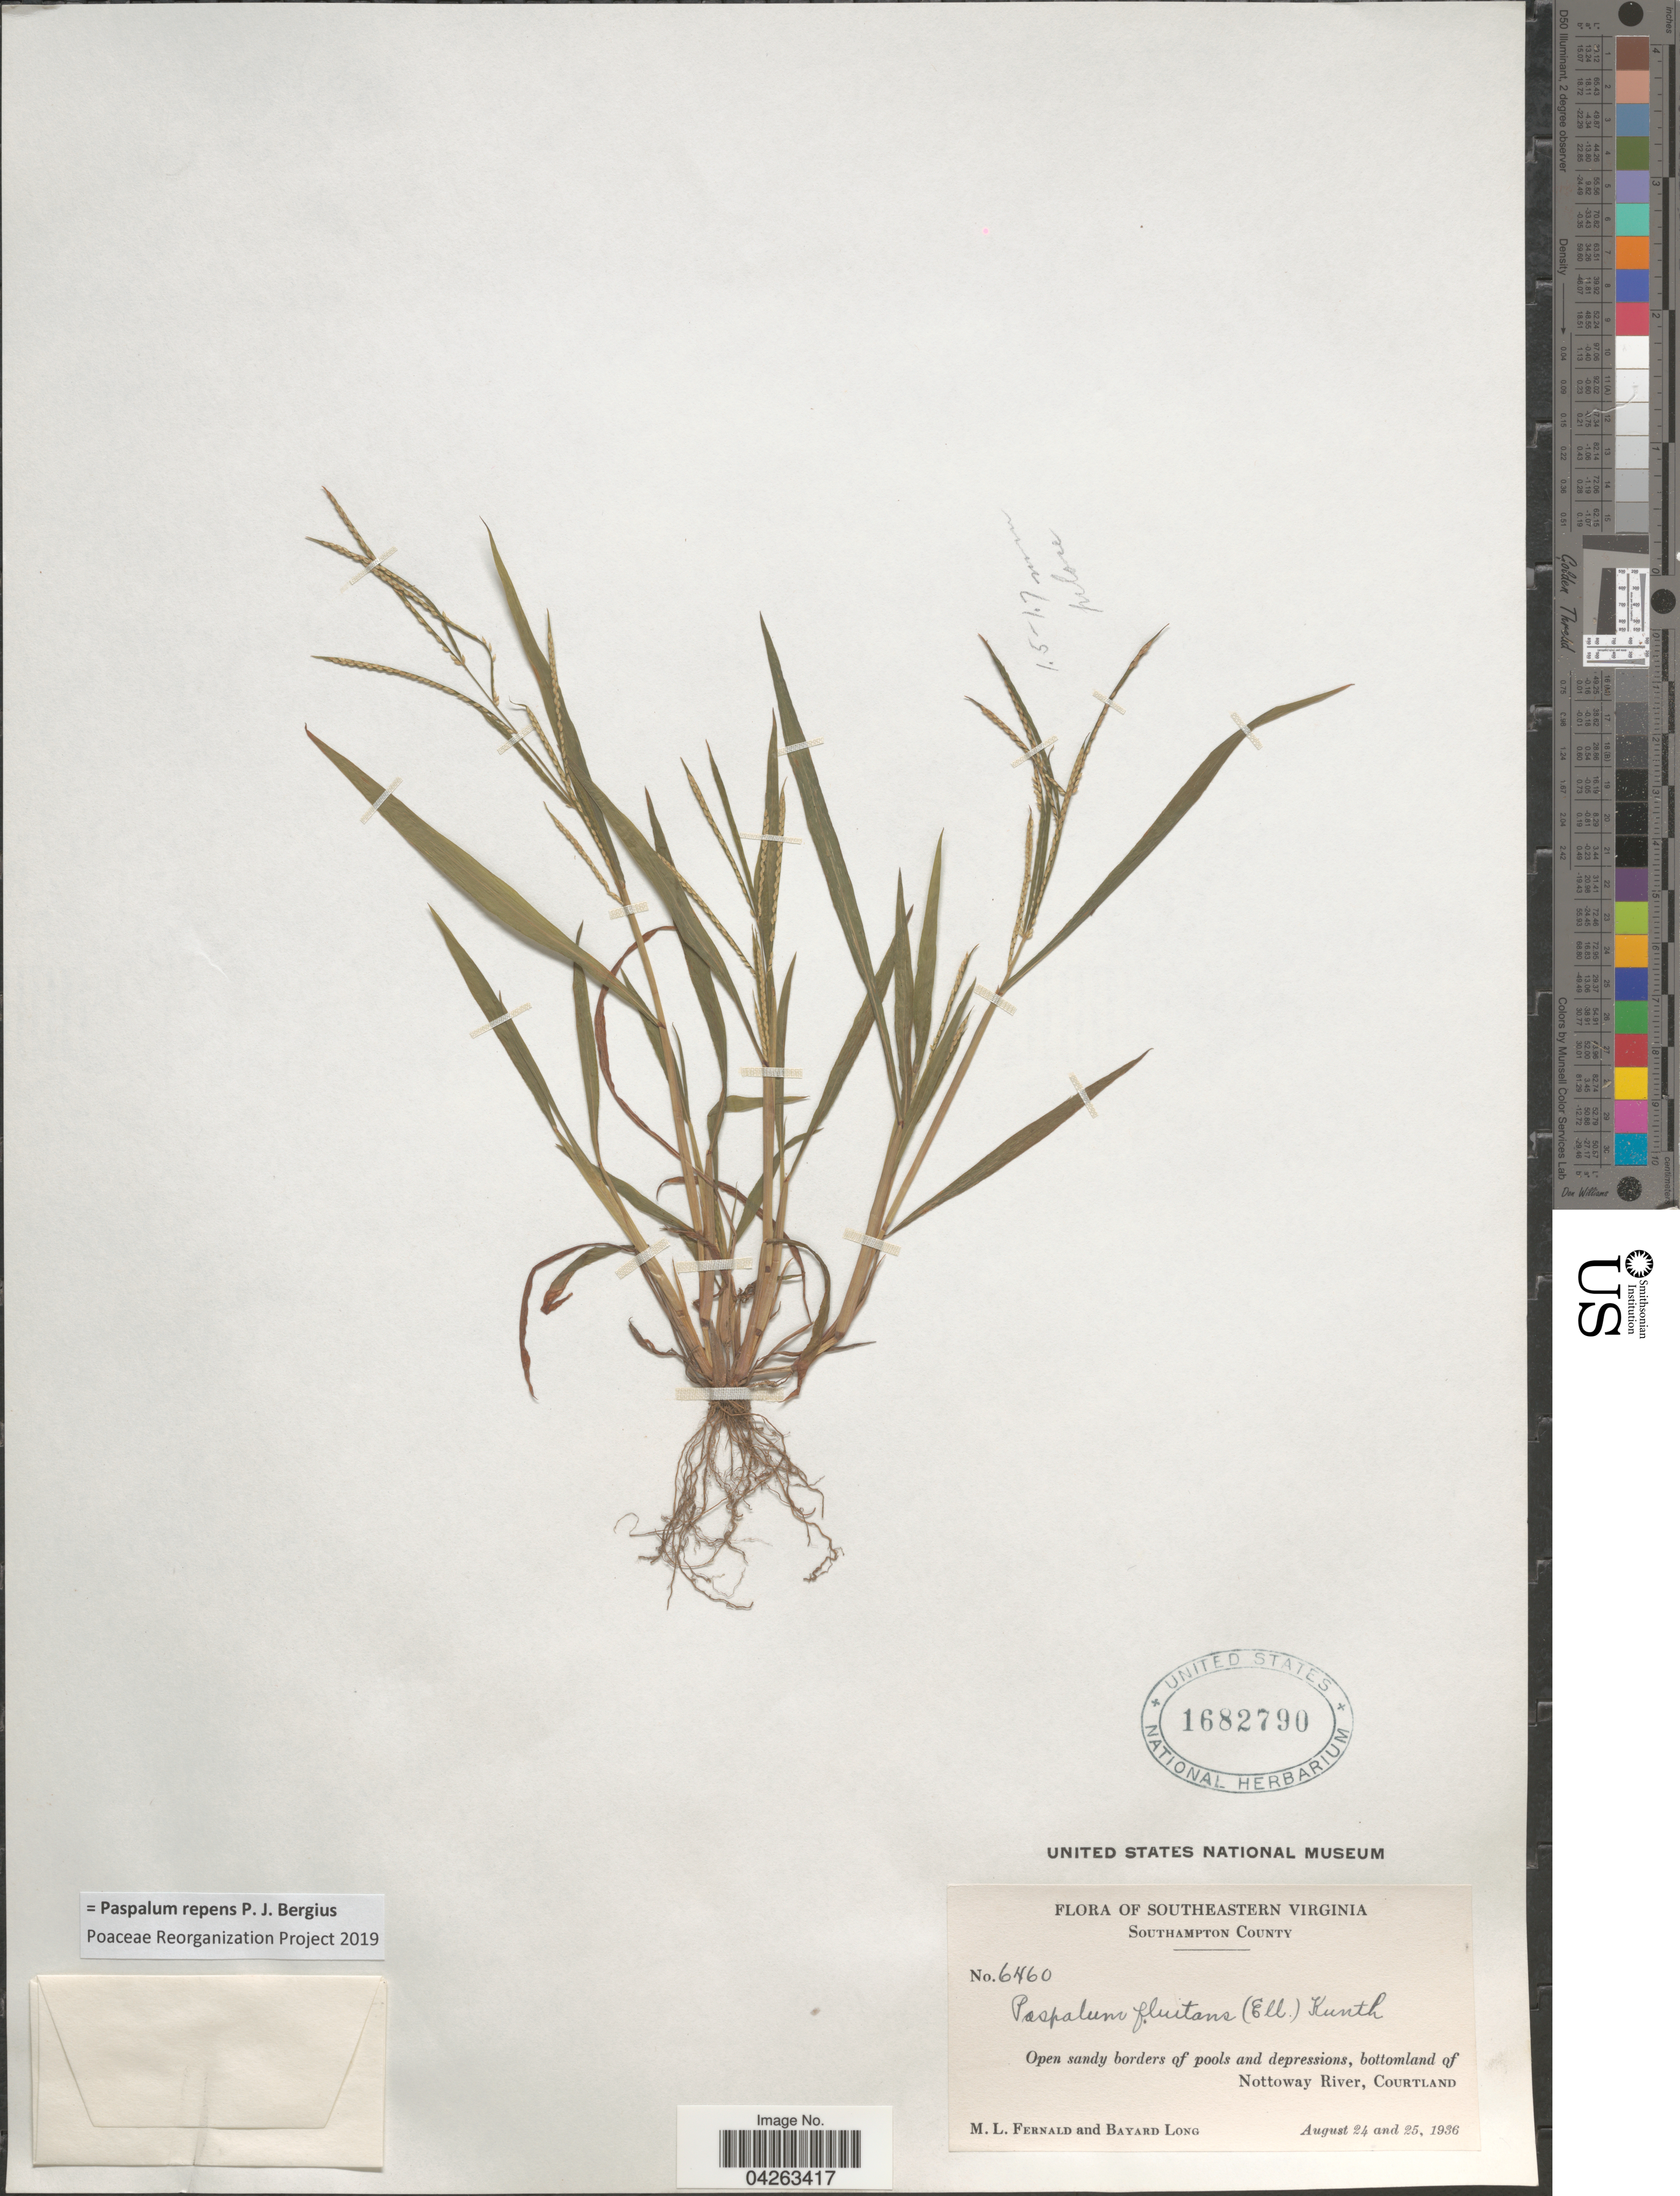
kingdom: Plantae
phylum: Tracheophyta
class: Liliopsida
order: Poales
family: Poaceae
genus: Paspalum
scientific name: Paspalum repens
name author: P.J. Bergius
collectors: M. L. Fernald & B. Long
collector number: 6460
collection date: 1936-08-24/1936-08-25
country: United States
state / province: Virginia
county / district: Southampton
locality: Southeastern Virginia. Southampton County. Open sandy borders of pools and depressions, bottomland of Nottoway River, Courtland.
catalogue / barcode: US 1682790